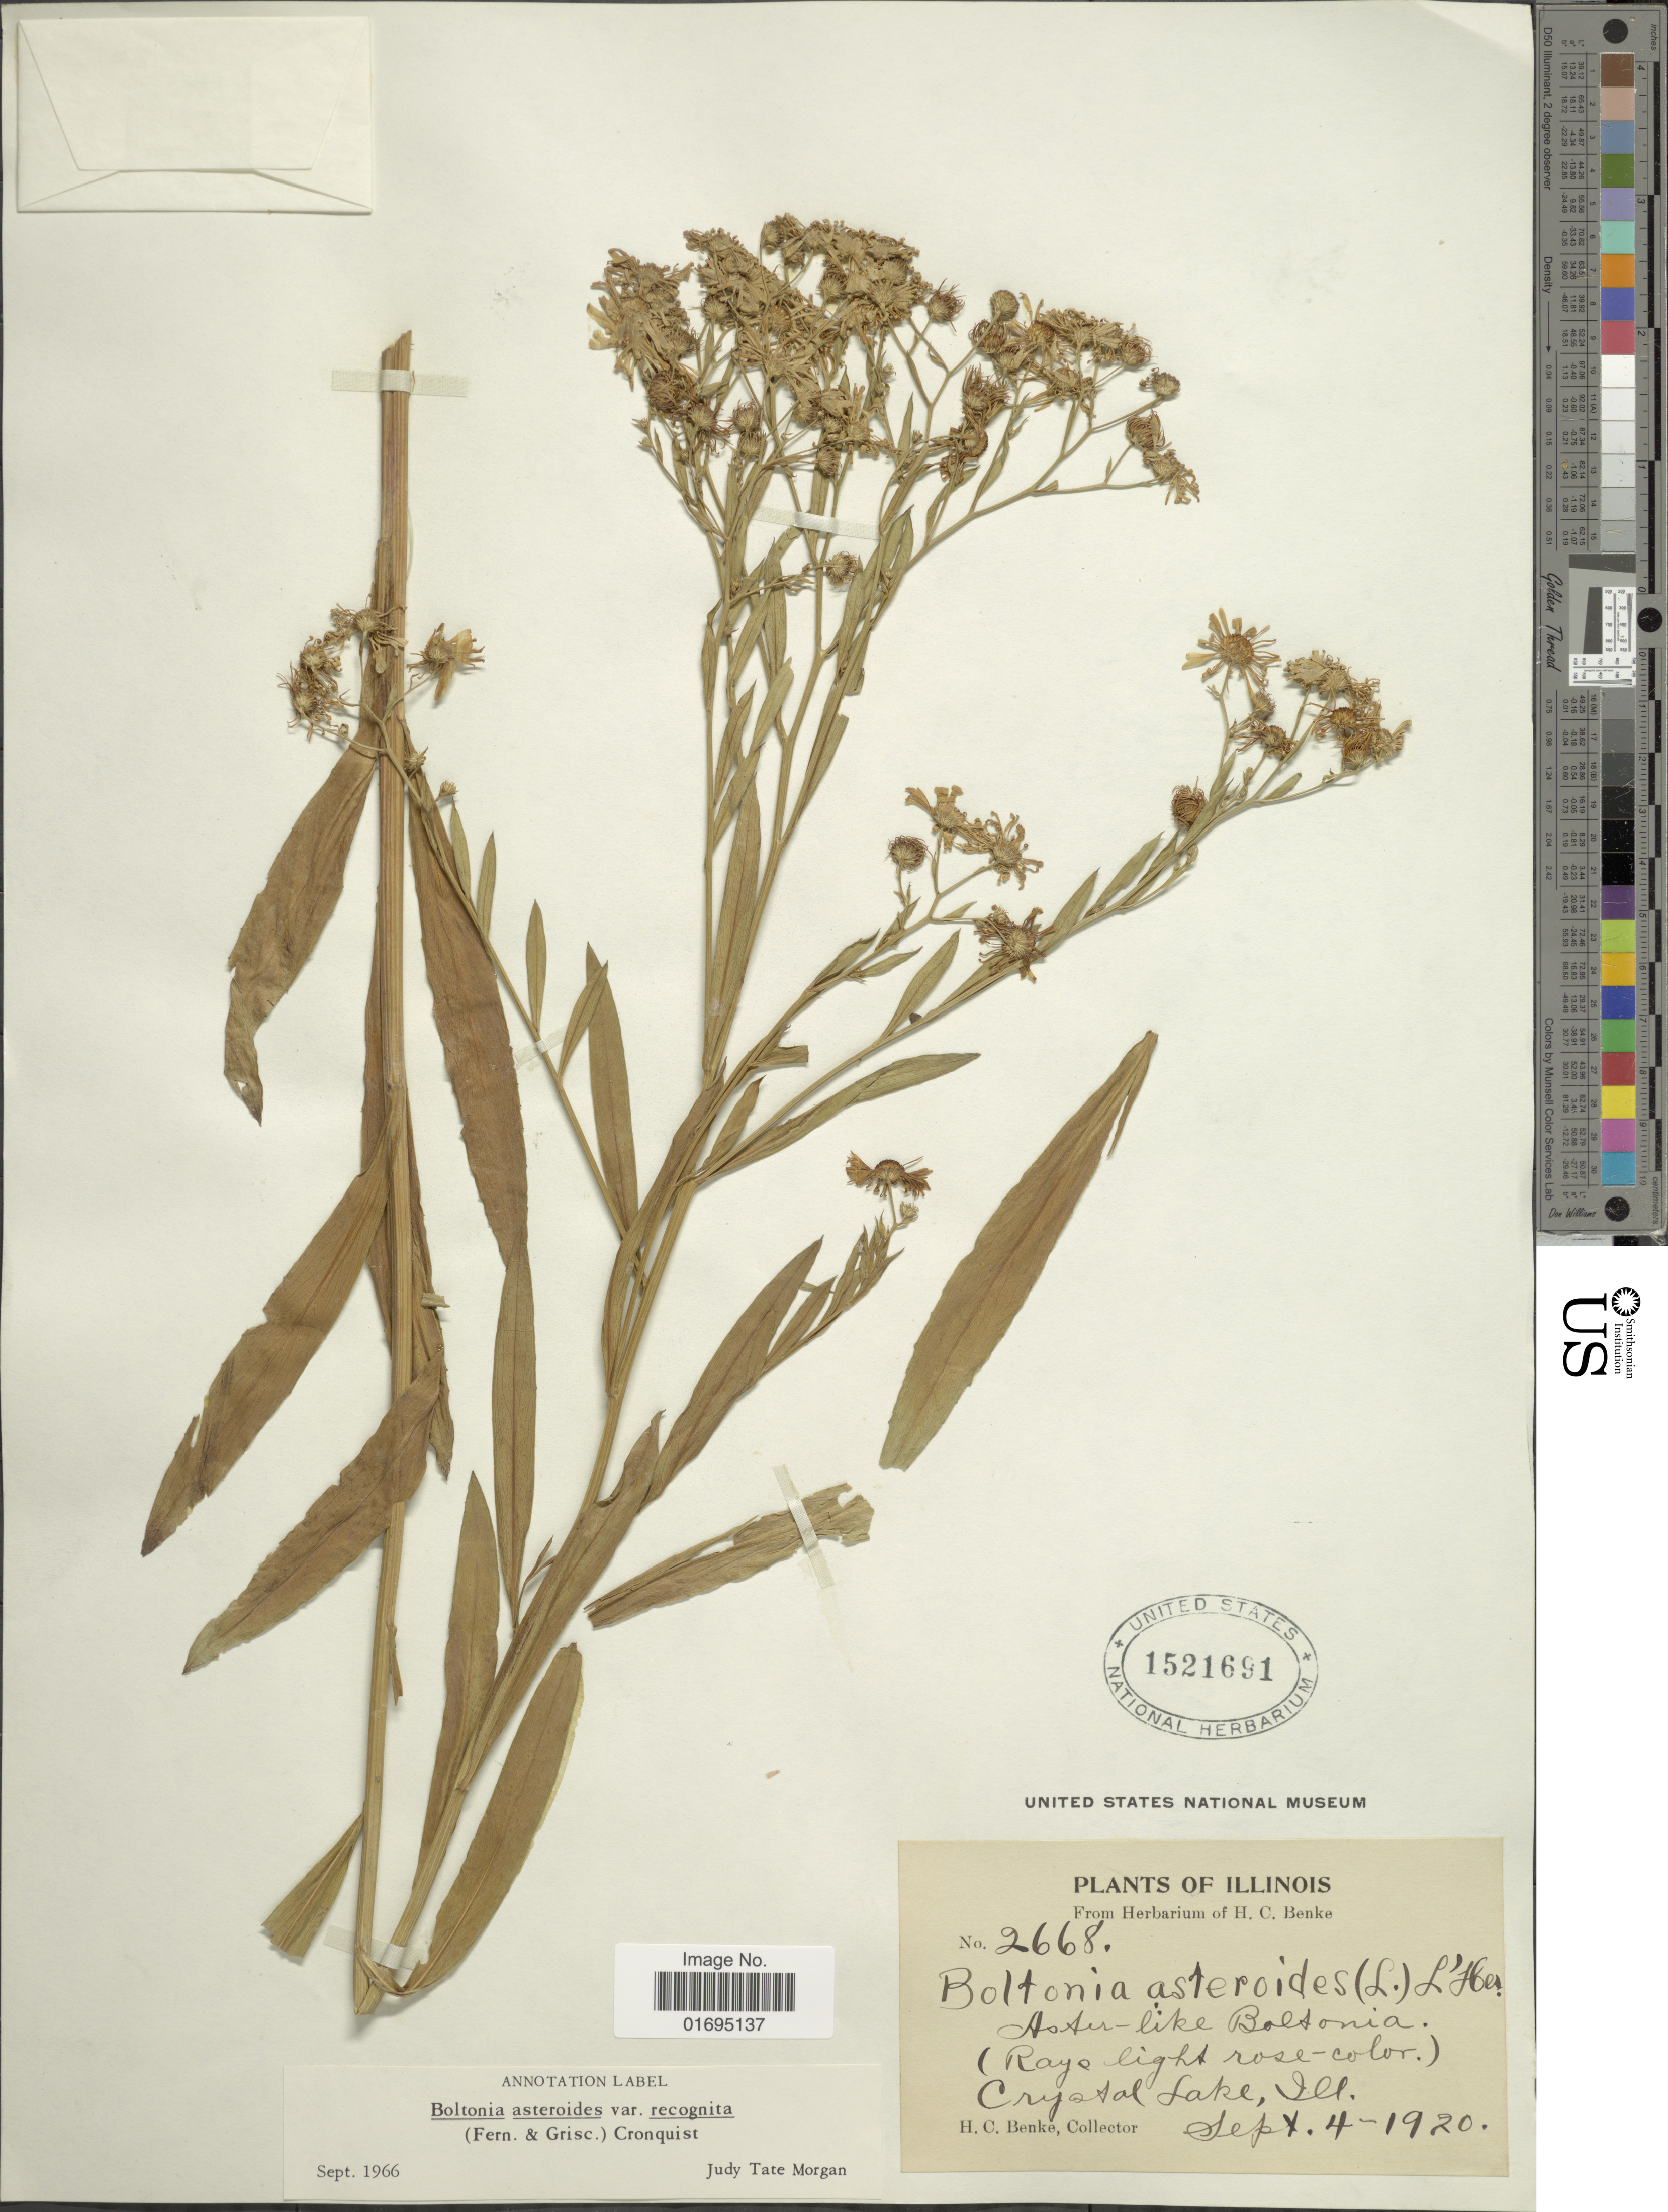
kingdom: Plantae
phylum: Tracheophyta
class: Magnoliopsida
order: Asterales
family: Asteraceae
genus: Boltonia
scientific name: Boltonia asteroides var. recognita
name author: (Fernald & Griscom) Cronq.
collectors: H. Benke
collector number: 2668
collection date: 1920-09-04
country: United States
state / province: Illinois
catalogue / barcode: US 1521691